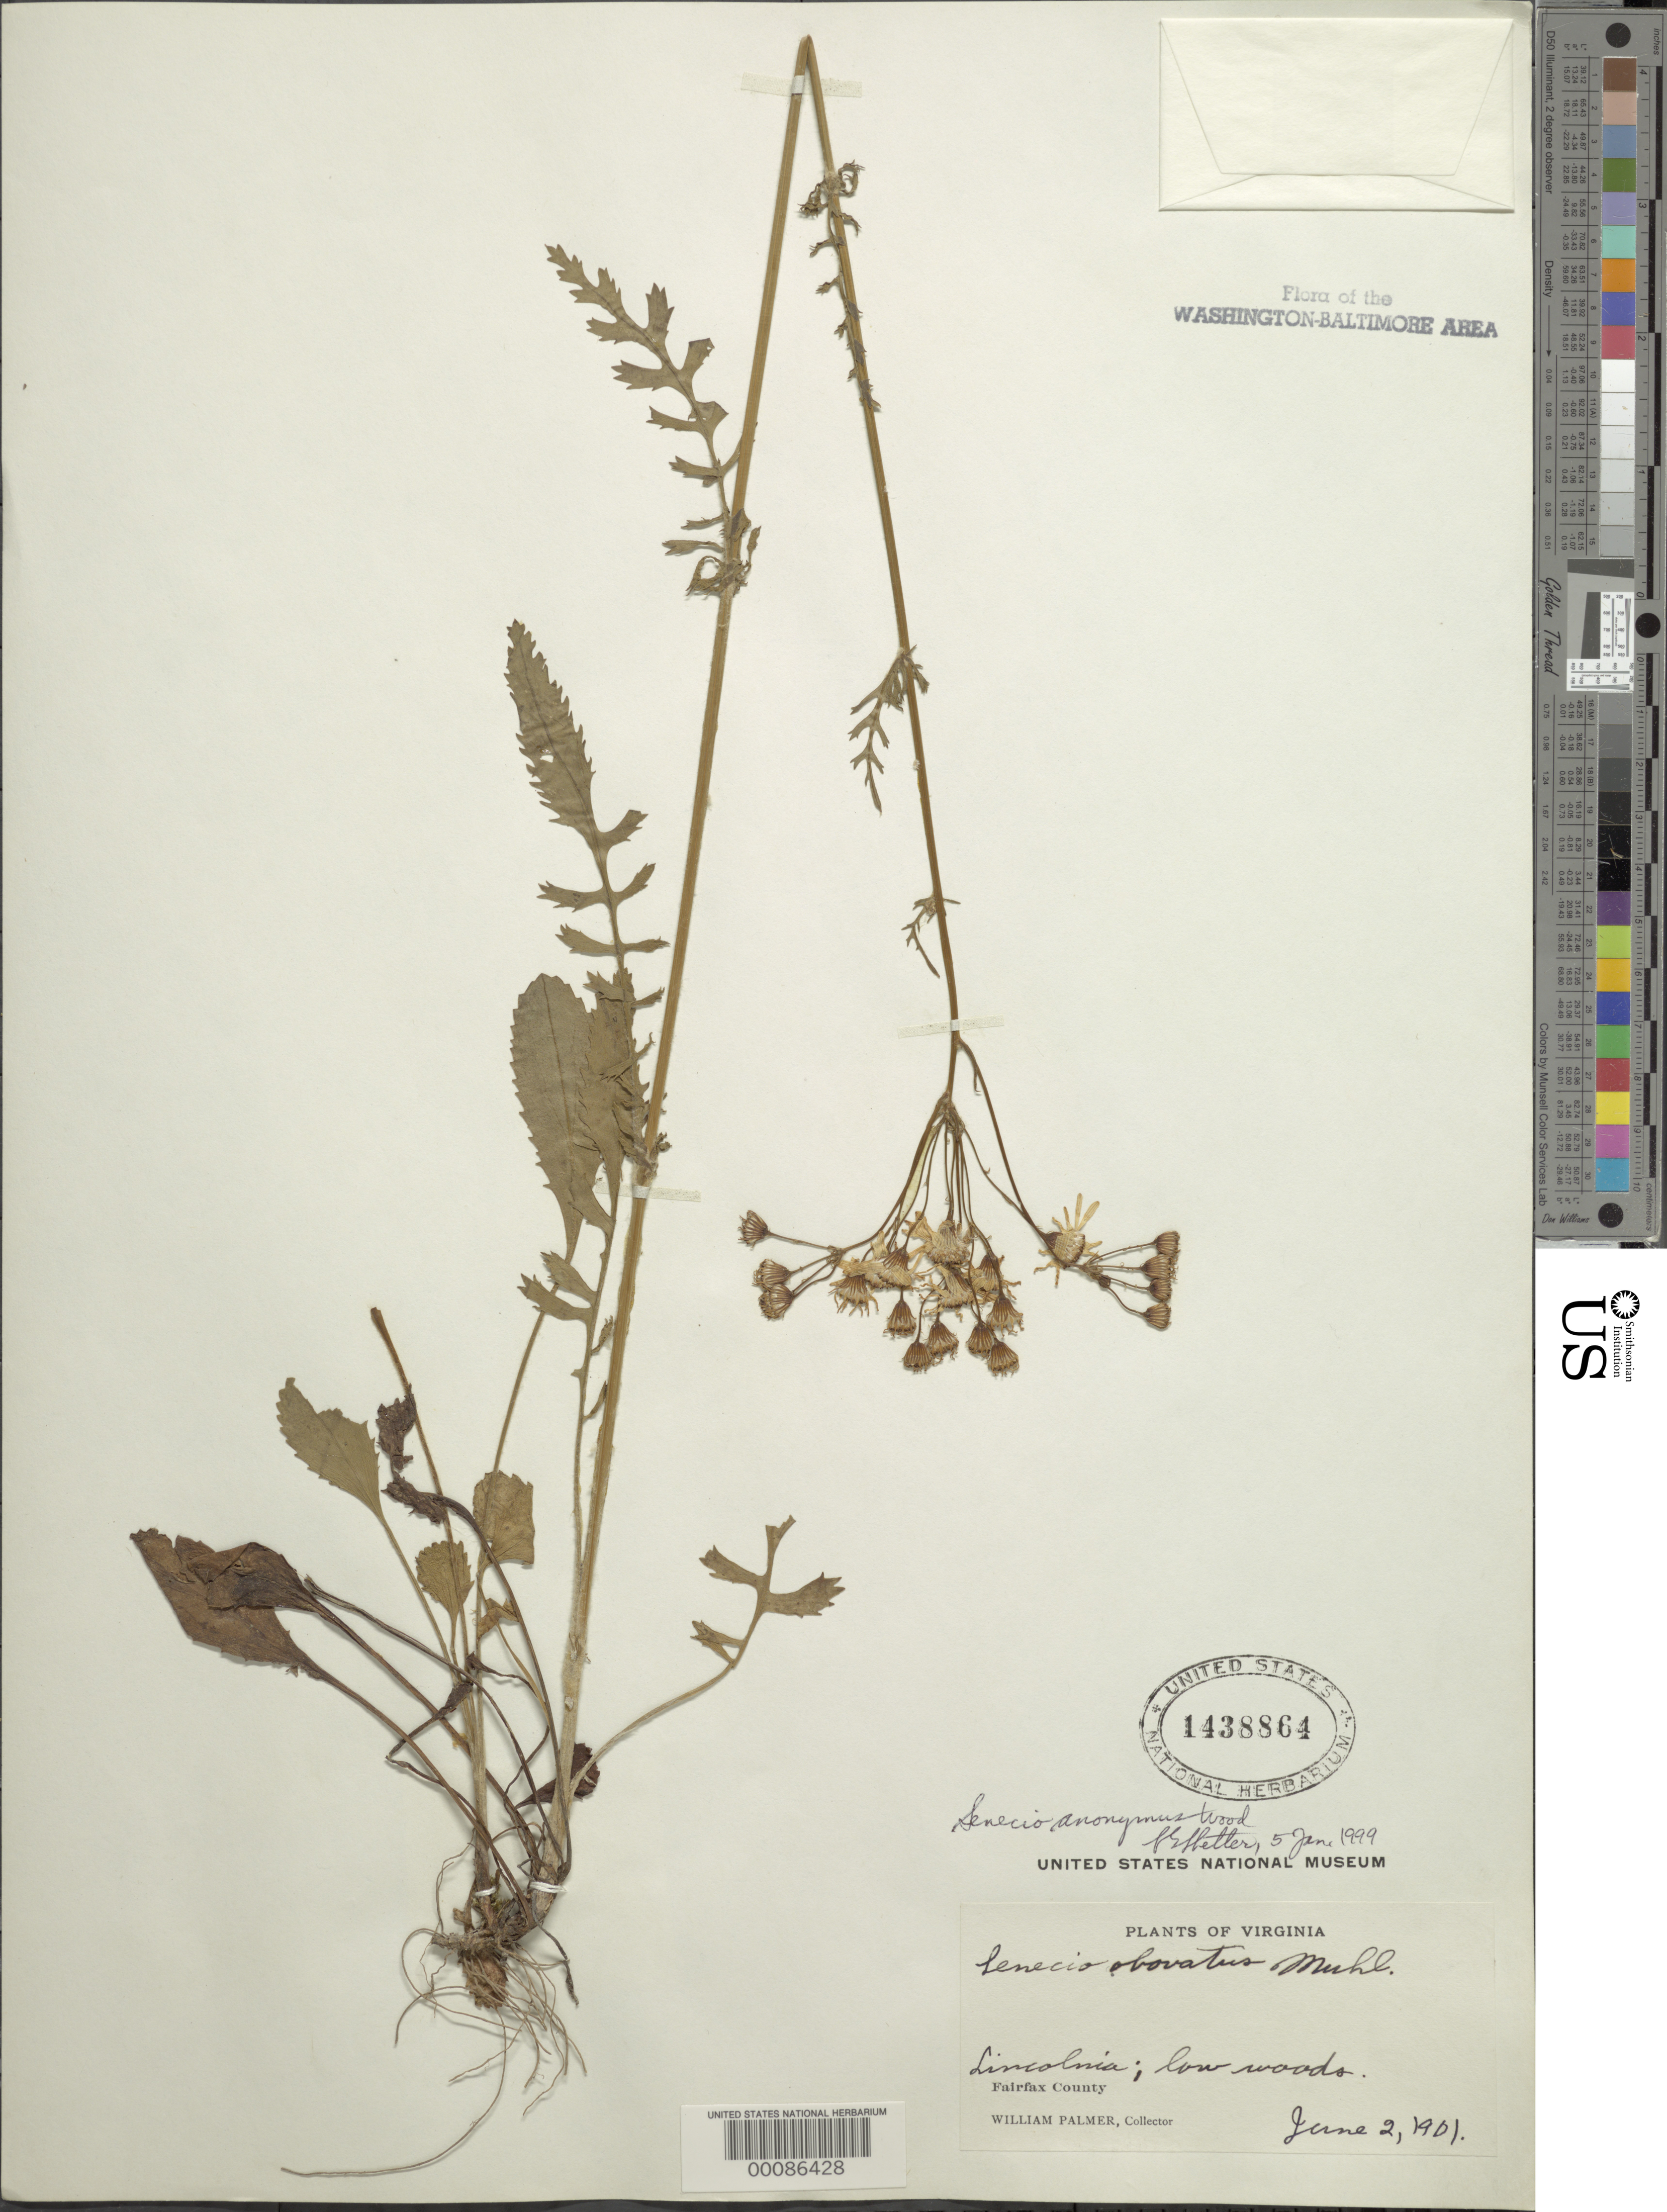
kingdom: Plantae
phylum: Tracheophyta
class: Magnoliopsida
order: Asterales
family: Asteraceae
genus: Packera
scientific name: Packera anonyma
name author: (Alph. Wood) W.A. Weber & Á. Löve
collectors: W. Palmer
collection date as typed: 02 Jun 1901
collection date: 1901-06-02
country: United States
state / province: Virginia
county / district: Fairfax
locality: Lincolnia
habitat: Low woods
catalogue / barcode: US 1438864